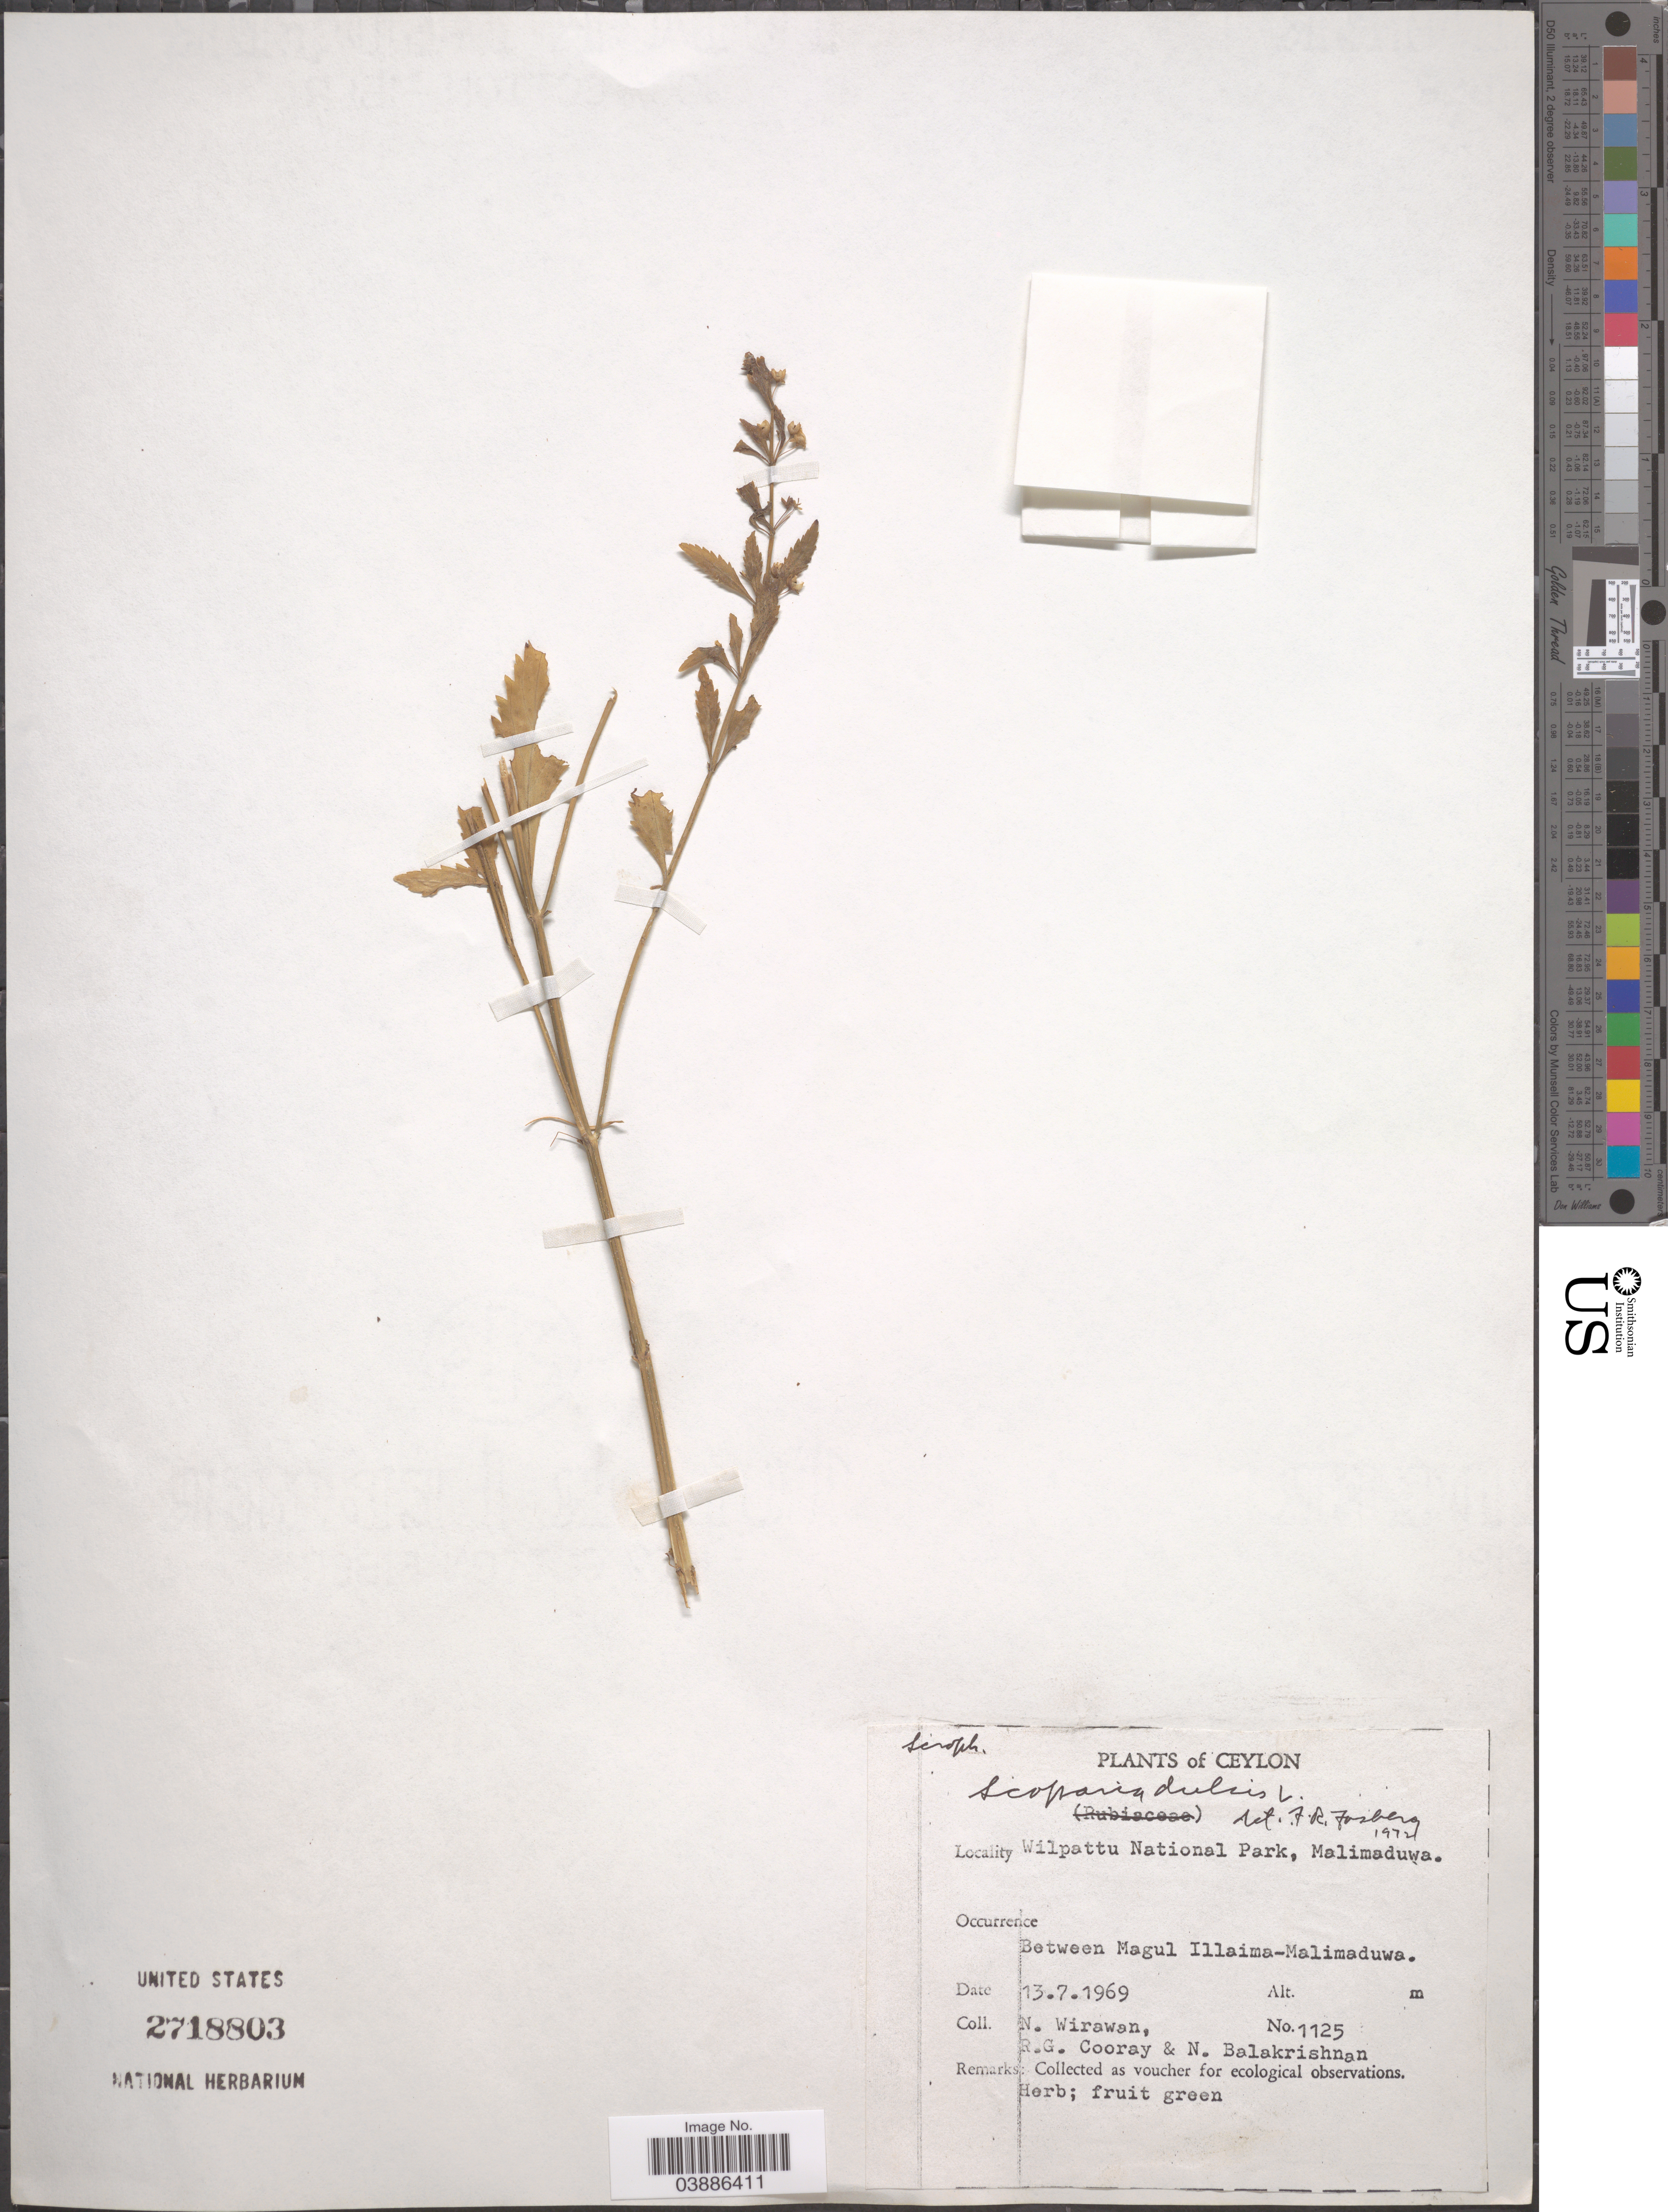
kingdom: Plantae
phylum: Tracheophyta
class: Magnoliopsida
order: Lamiales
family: Plantaginaceae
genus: Scoparia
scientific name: Scoparia dulcis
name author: L.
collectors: N. Wirawan, R. Cooray & N. Balakrishnan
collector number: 1125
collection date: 1969-07-13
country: Sri Lanka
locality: Ceylon. Wilpattu National Park, Malimaduwa. Between Magul Illaima-Malimaduwa.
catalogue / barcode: US 2718803